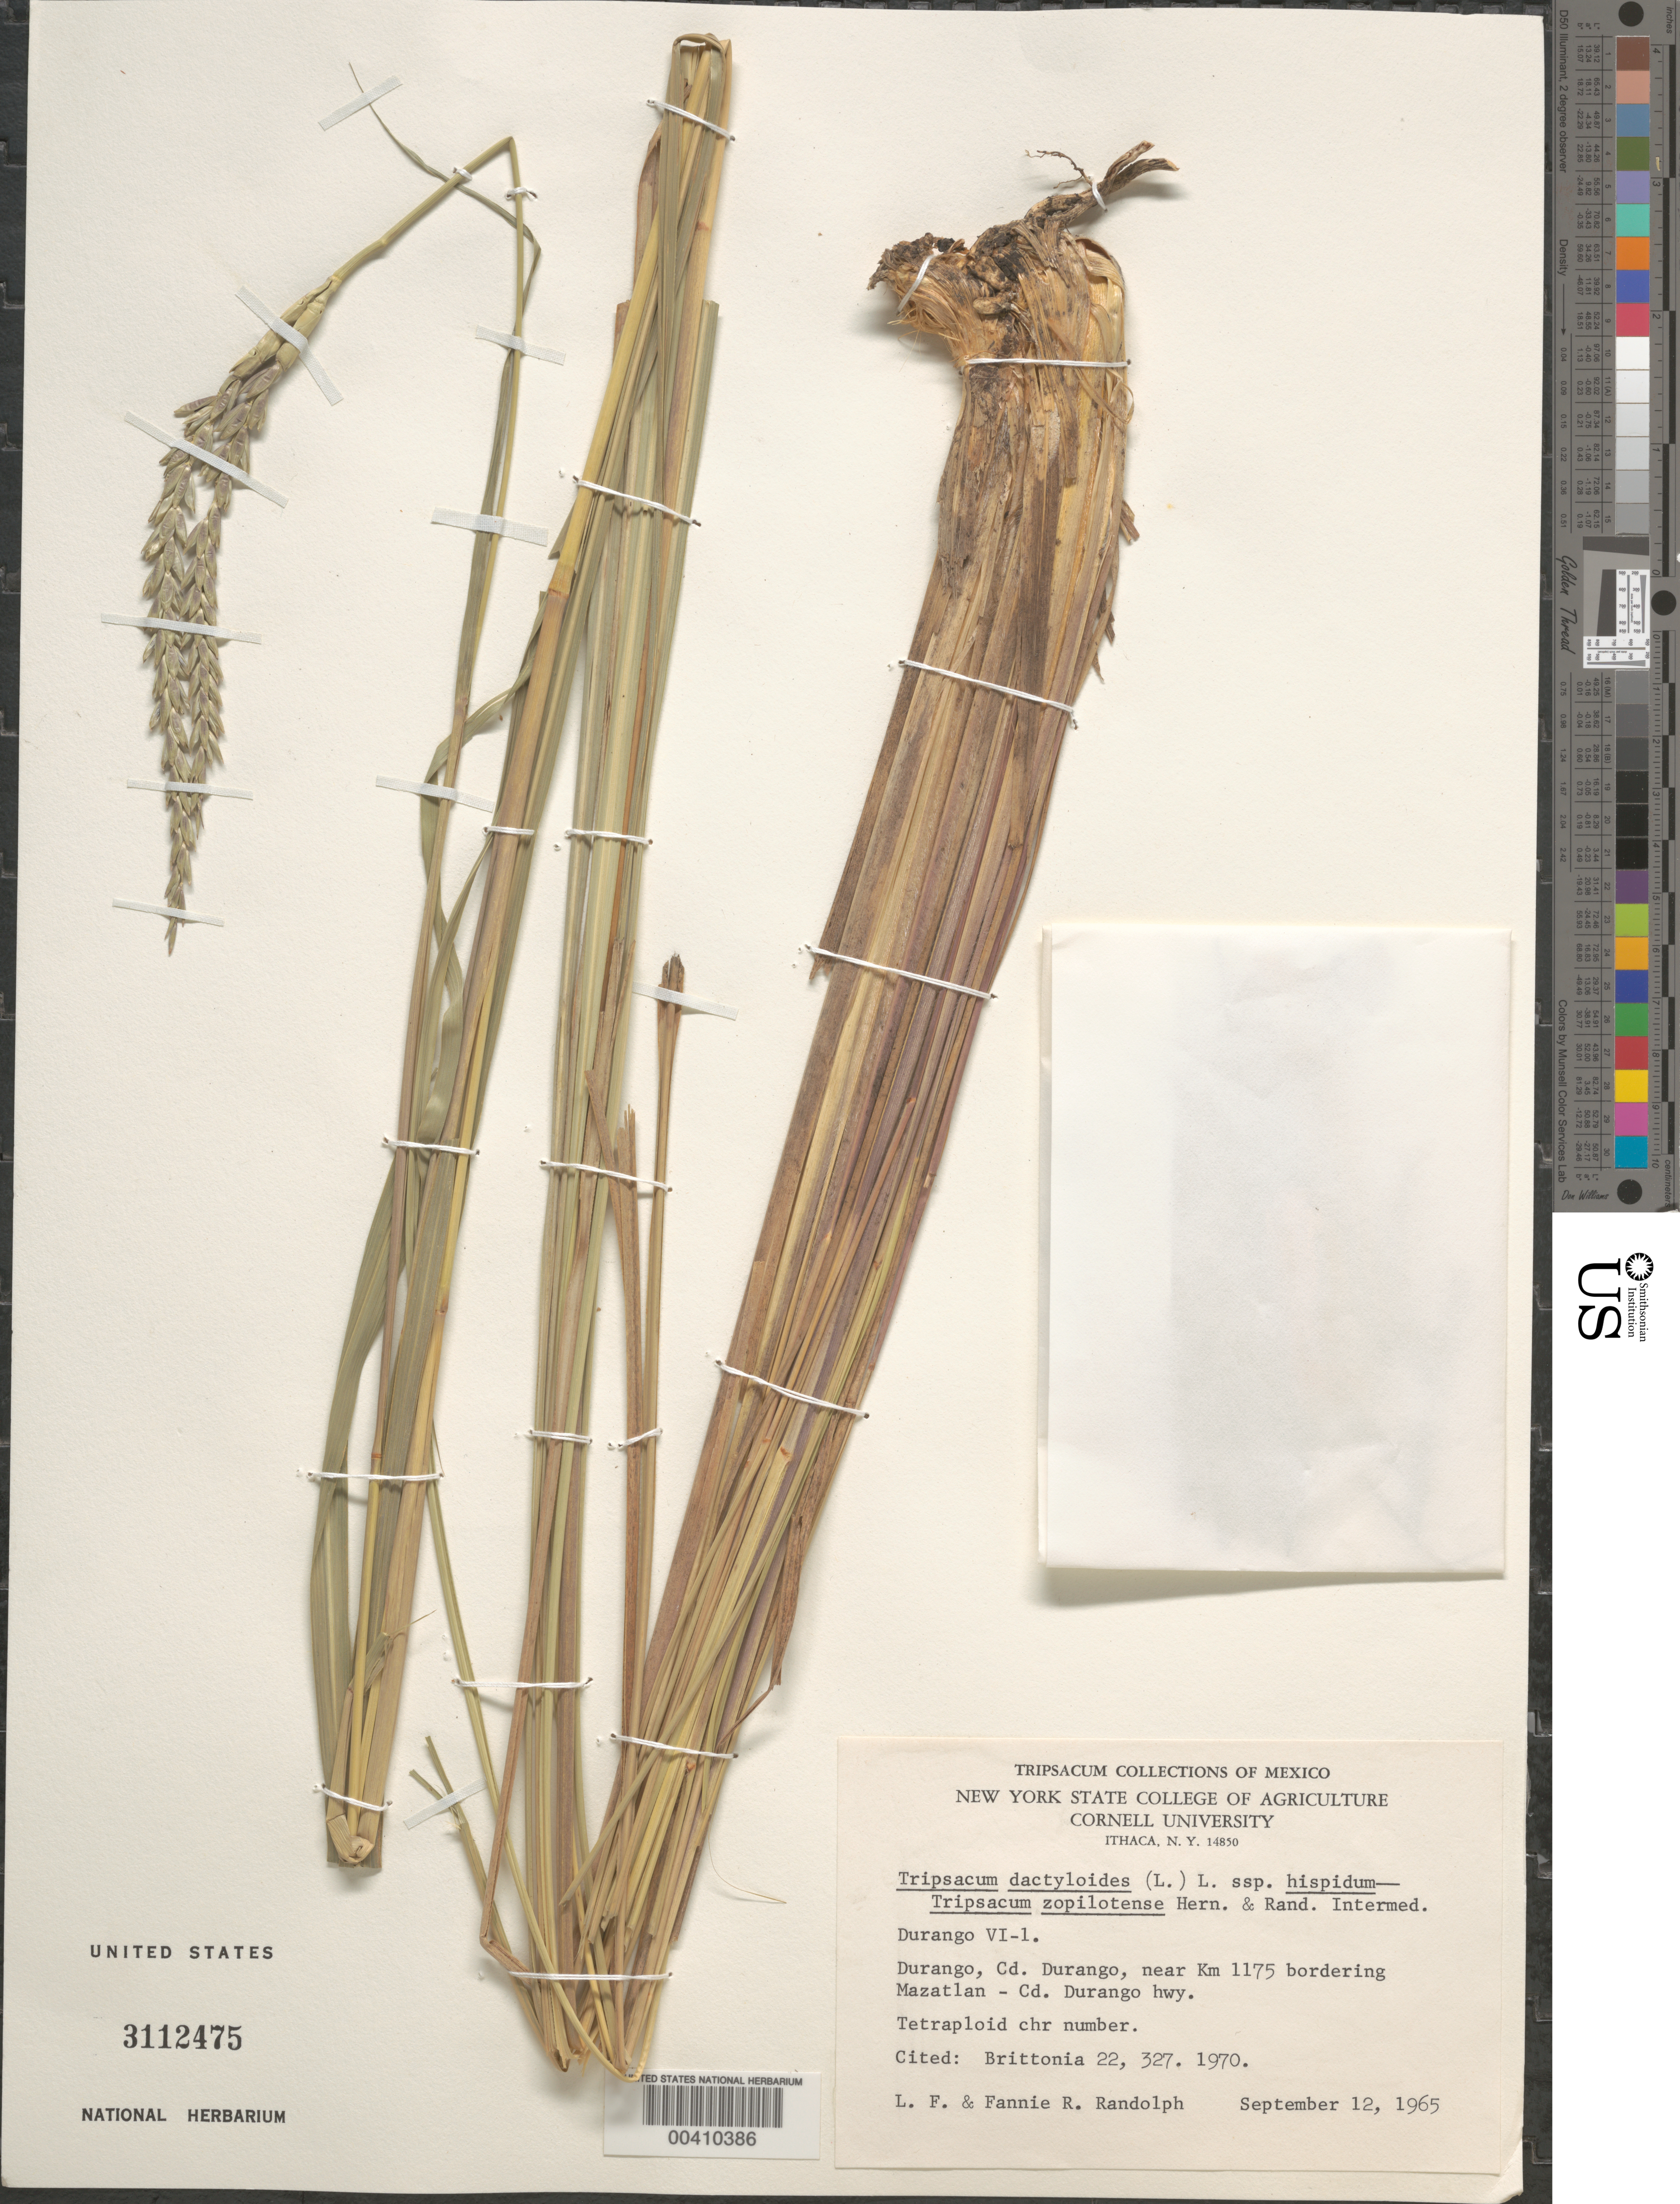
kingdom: Plantae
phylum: Tracheophyta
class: Liliopsida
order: Poales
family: Poaceae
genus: Tripsacum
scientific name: Tripsacum dactyloides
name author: (L.) L.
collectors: L. F. Randolph & F. Randolph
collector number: VI-1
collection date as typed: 12 Sep 1965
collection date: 1965-09-12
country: Mexico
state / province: Durango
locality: Cd. Durango, near Km 1175 bordering Mazatlan-Cd. Durango Hwy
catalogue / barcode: US 3112475